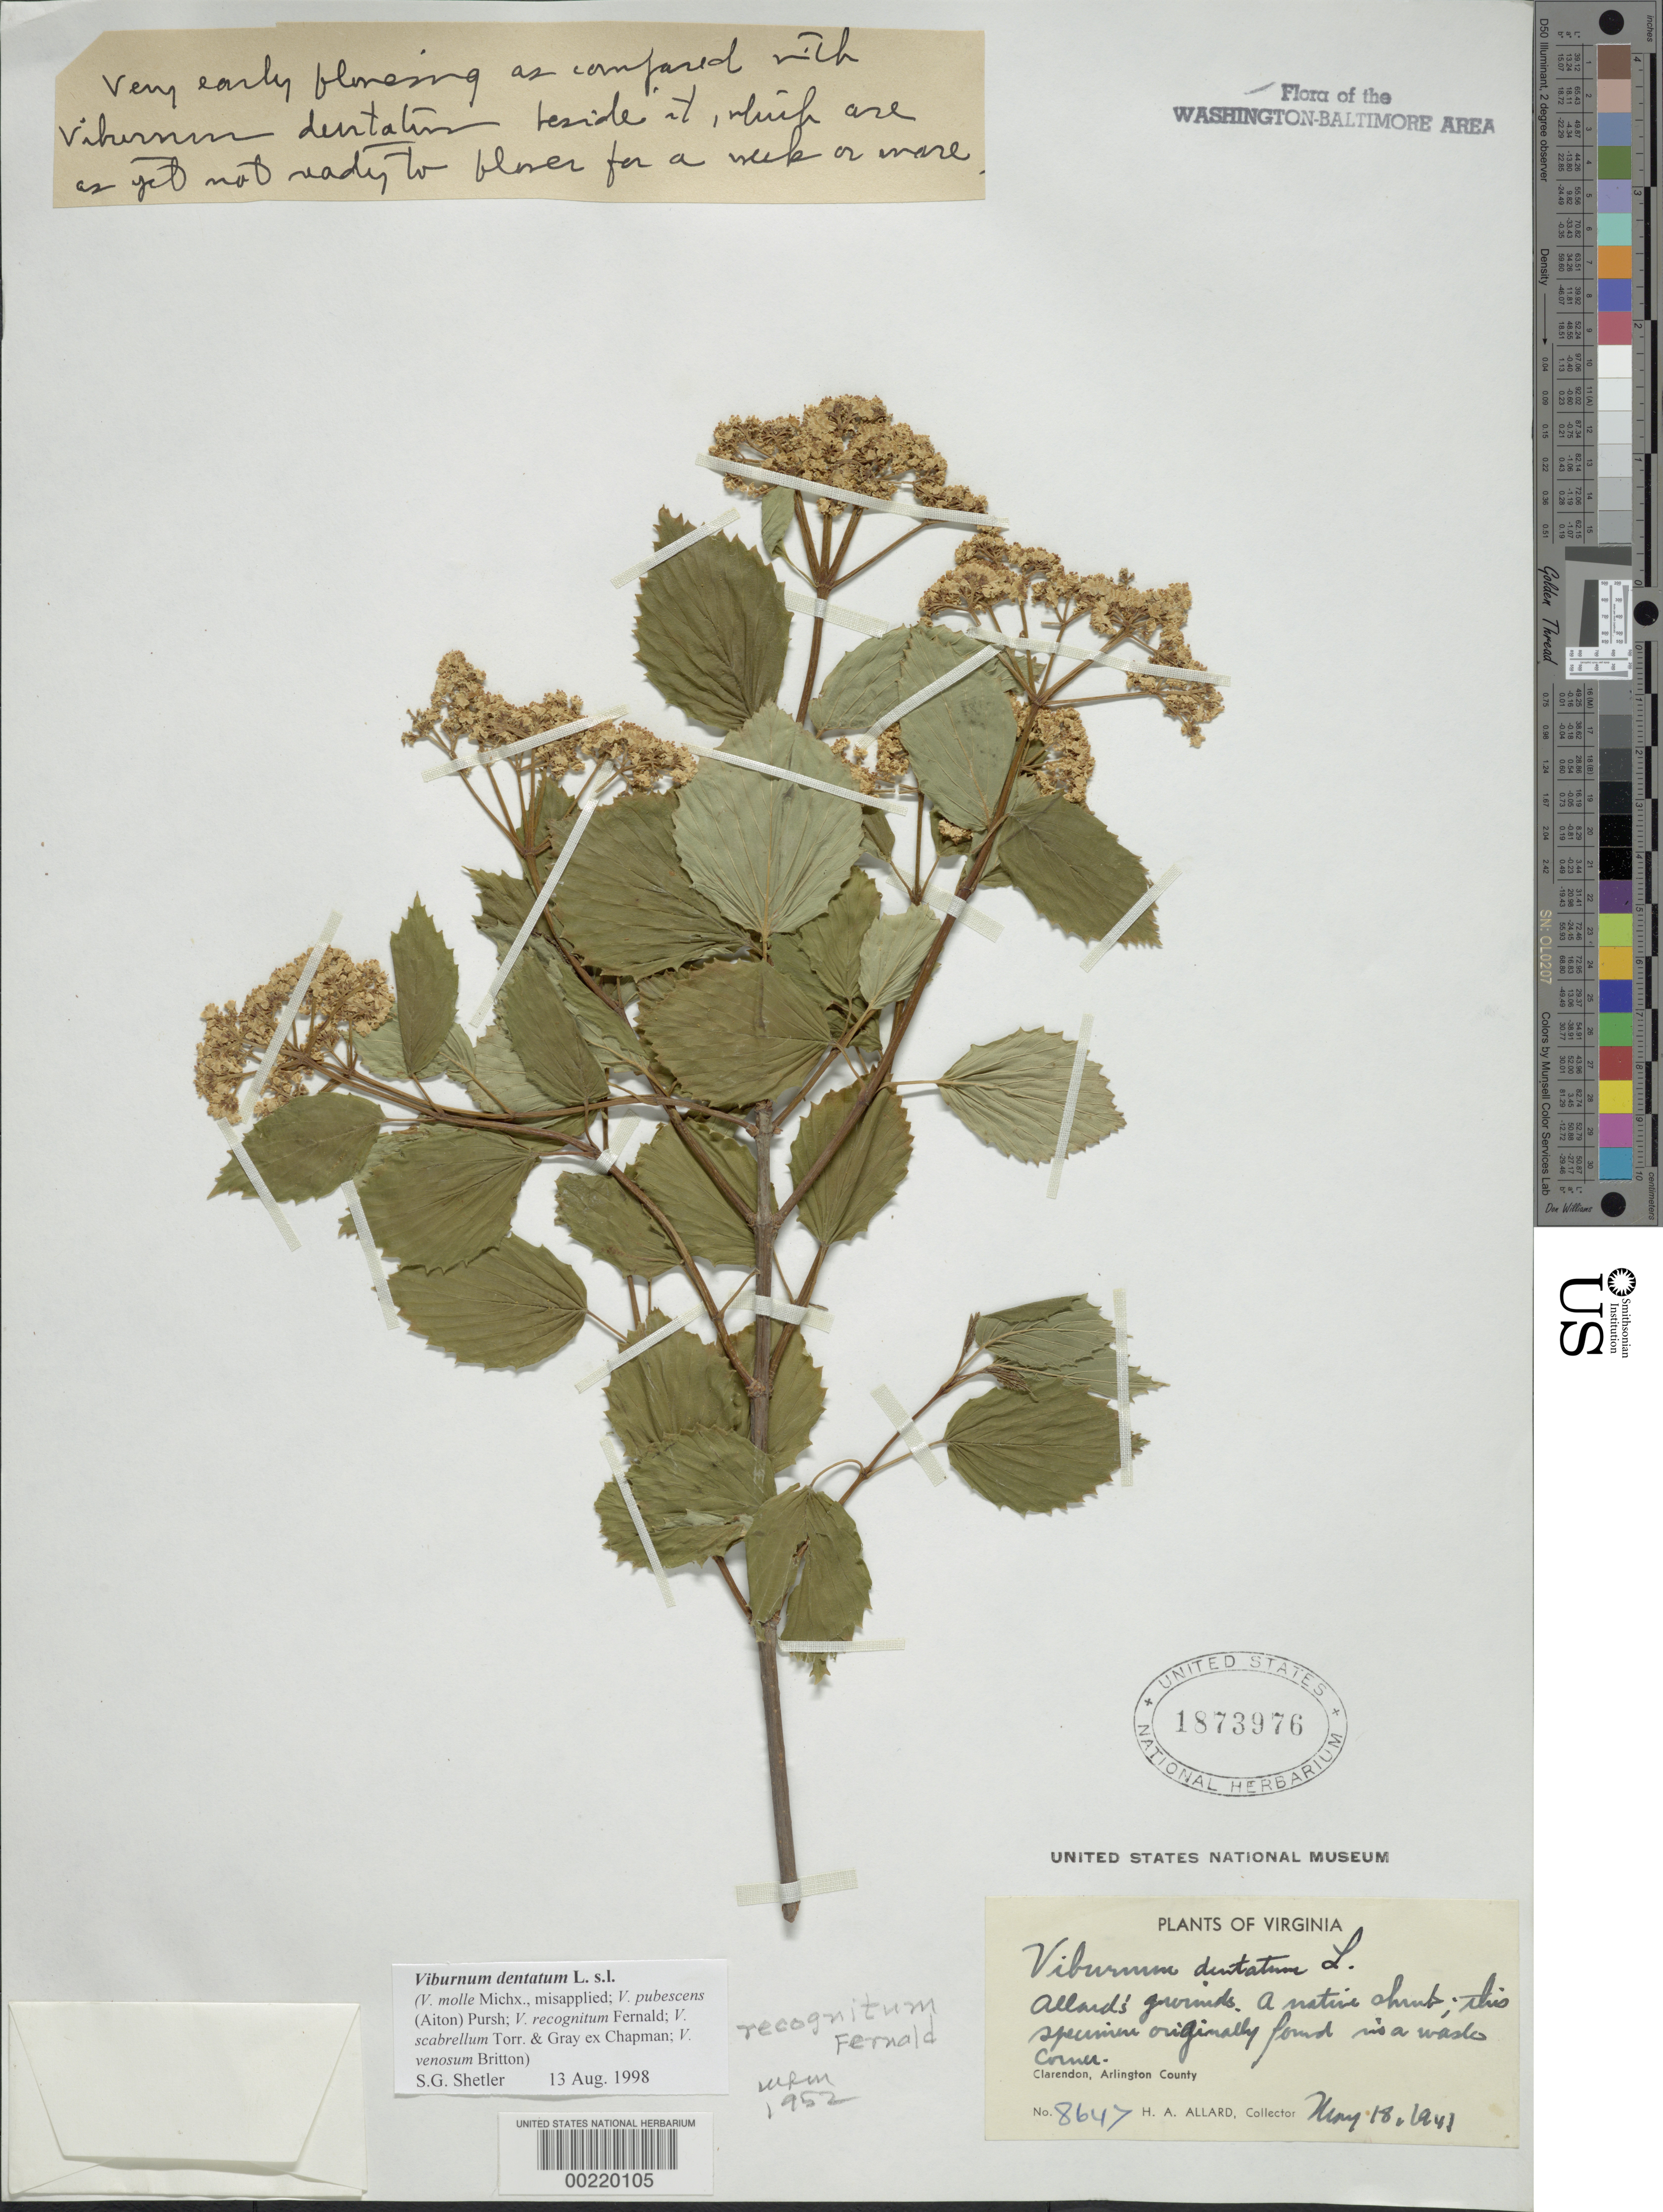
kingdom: Plantae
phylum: Tracheophyta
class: Magnoliopsida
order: Dipsacales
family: Viburnaceae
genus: Viburnum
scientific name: Viburnum dentatum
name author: L.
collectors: H. A. Allard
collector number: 8647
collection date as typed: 18 May 1941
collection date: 1941-05-18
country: United States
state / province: Virginia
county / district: Arlington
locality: Clarendon, Allards garden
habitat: Garden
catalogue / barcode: US 1873976